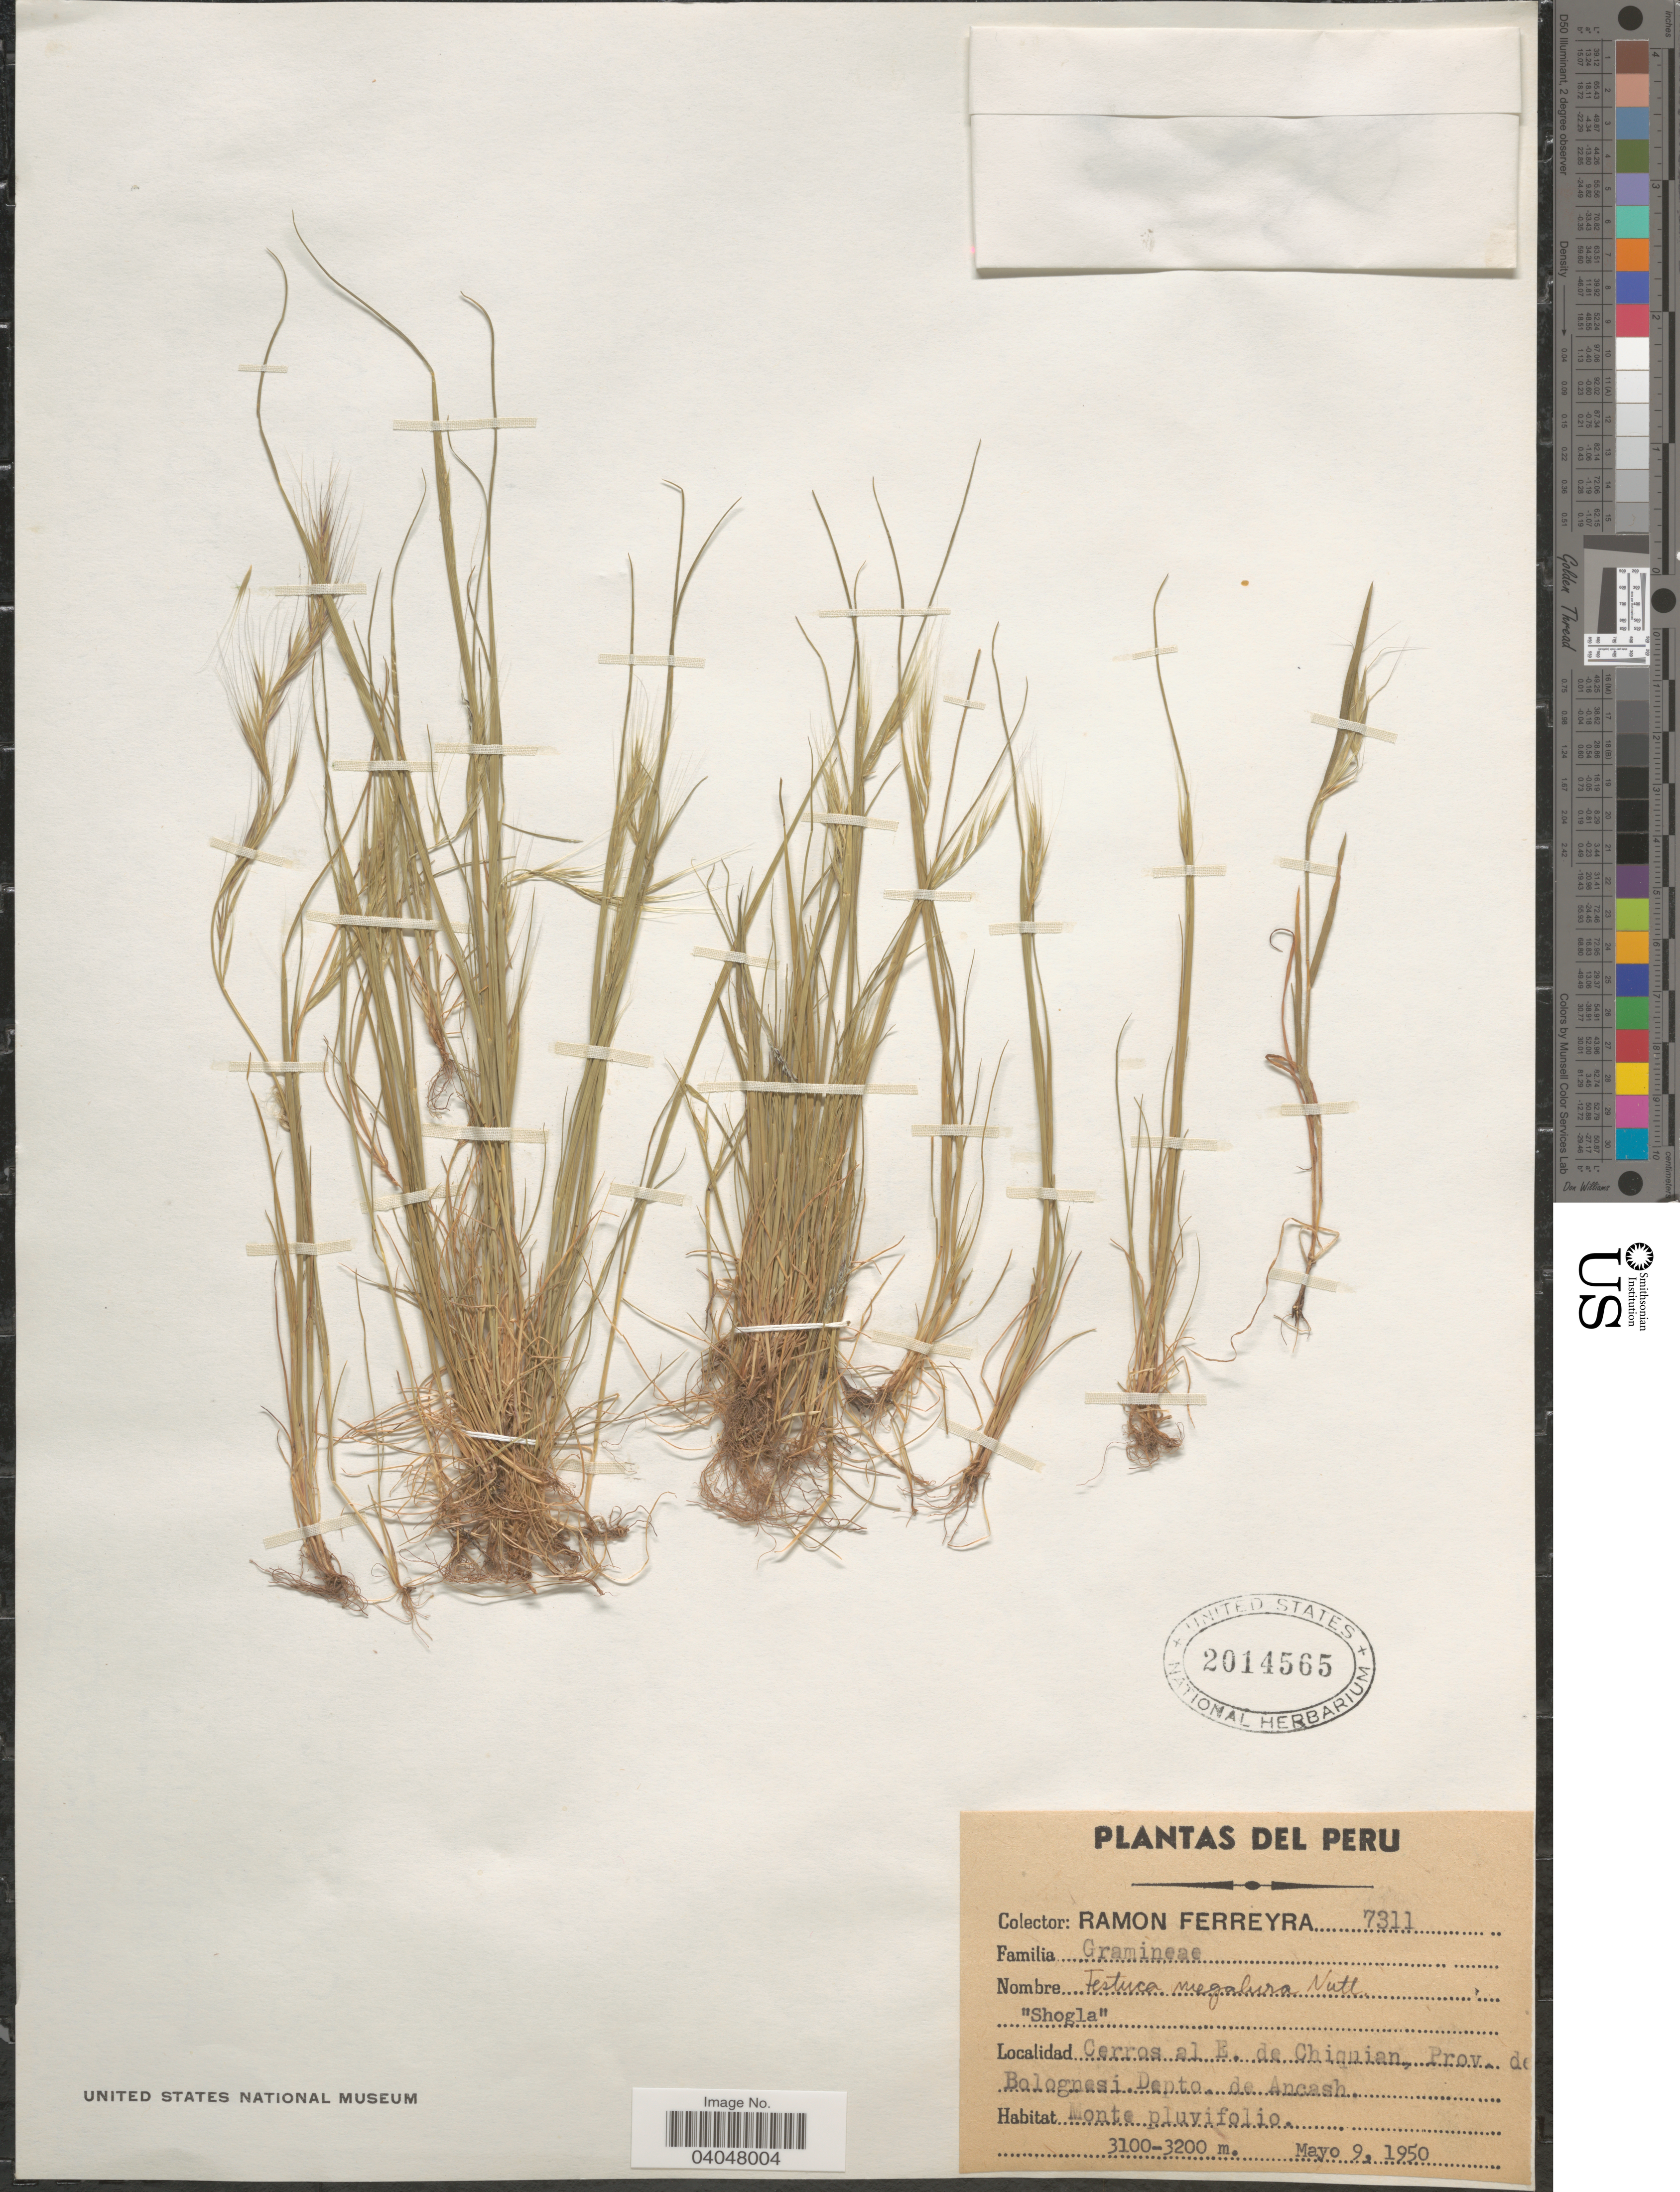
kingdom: Plantae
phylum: Tracheophyta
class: Liliopsida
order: Poales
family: Poaceae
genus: Festuca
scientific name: Festuca megalura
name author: Nutt.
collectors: R. A. Ferreyra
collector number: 7311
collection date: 1950-05-09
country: Peru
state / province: Ancash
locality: Cerros al E. de Chiquian, Prov. de Bolognesi. Depto. de Ancash.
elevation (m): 3100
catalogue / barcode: US 2014565